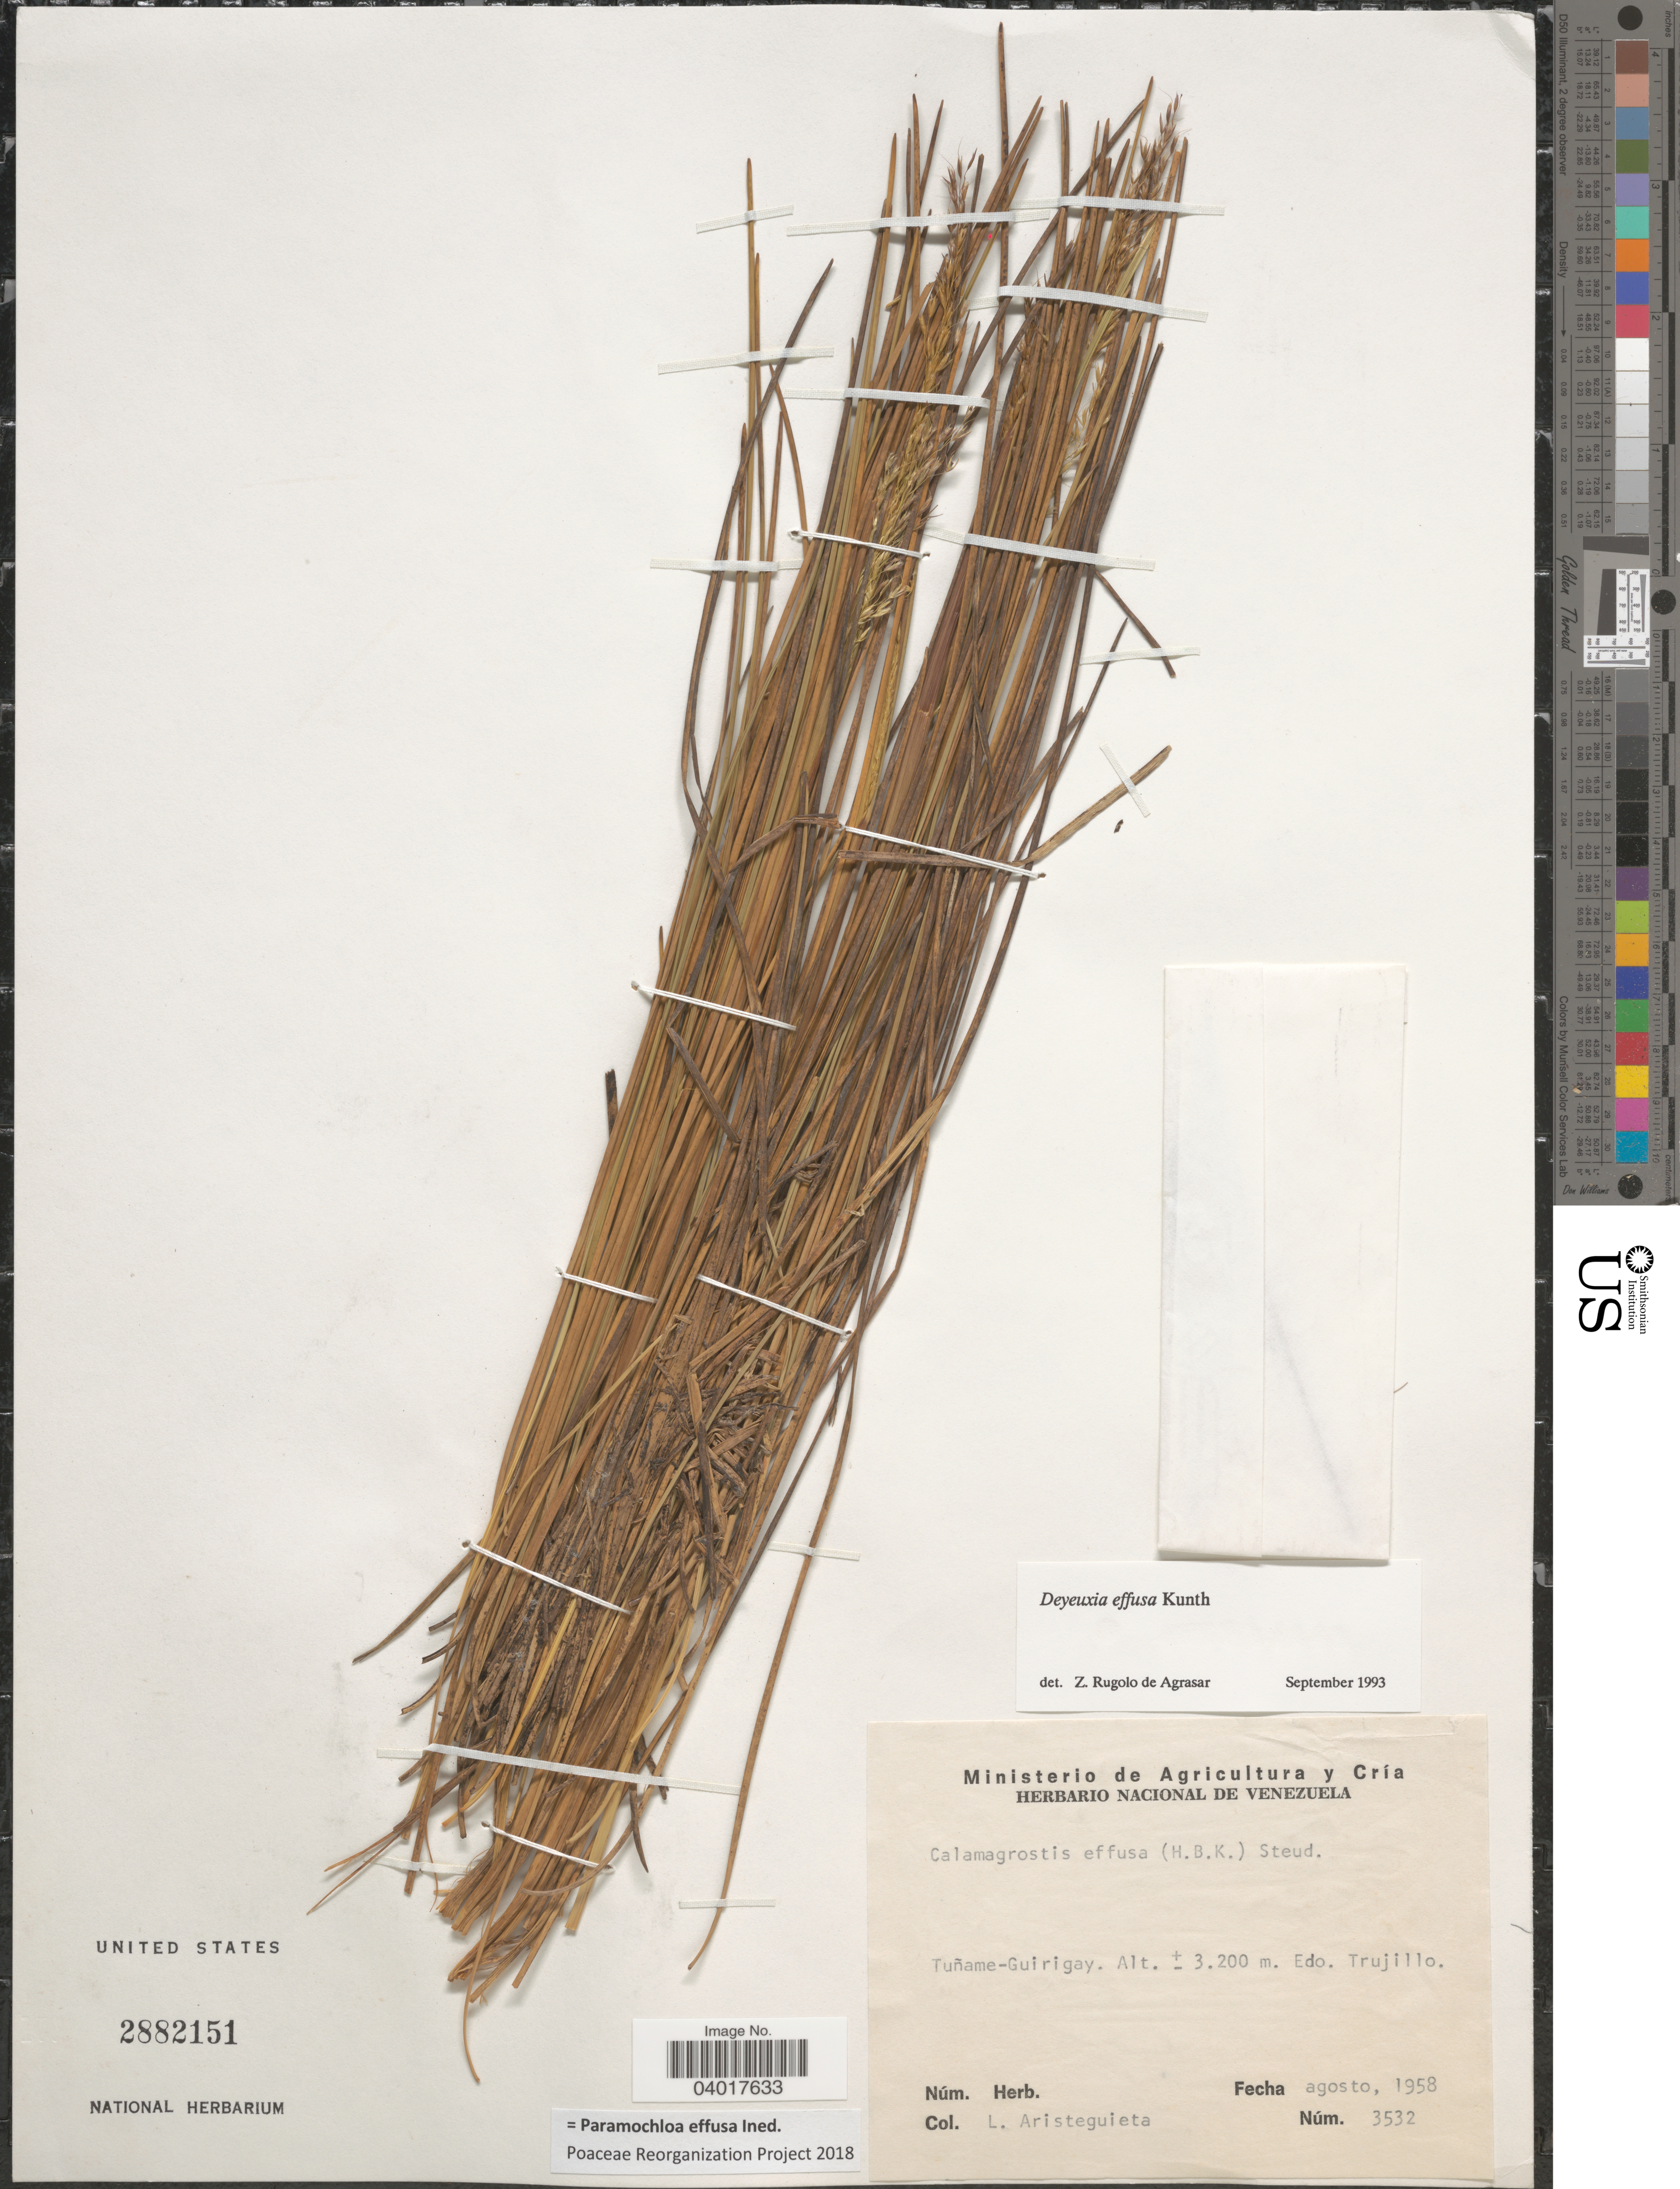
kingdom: Plantae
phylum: Tracheophyta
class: Liliopsida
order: Poales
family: Poaceae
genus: Paramochloa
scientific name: Paramochloa effusa ined.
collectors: L. Aristeguieta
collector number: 3532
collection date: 1958-08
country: Venezuela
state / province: Trujillo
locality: Tuñame-Guirigay.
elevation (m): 3200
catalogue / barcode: US 2882151